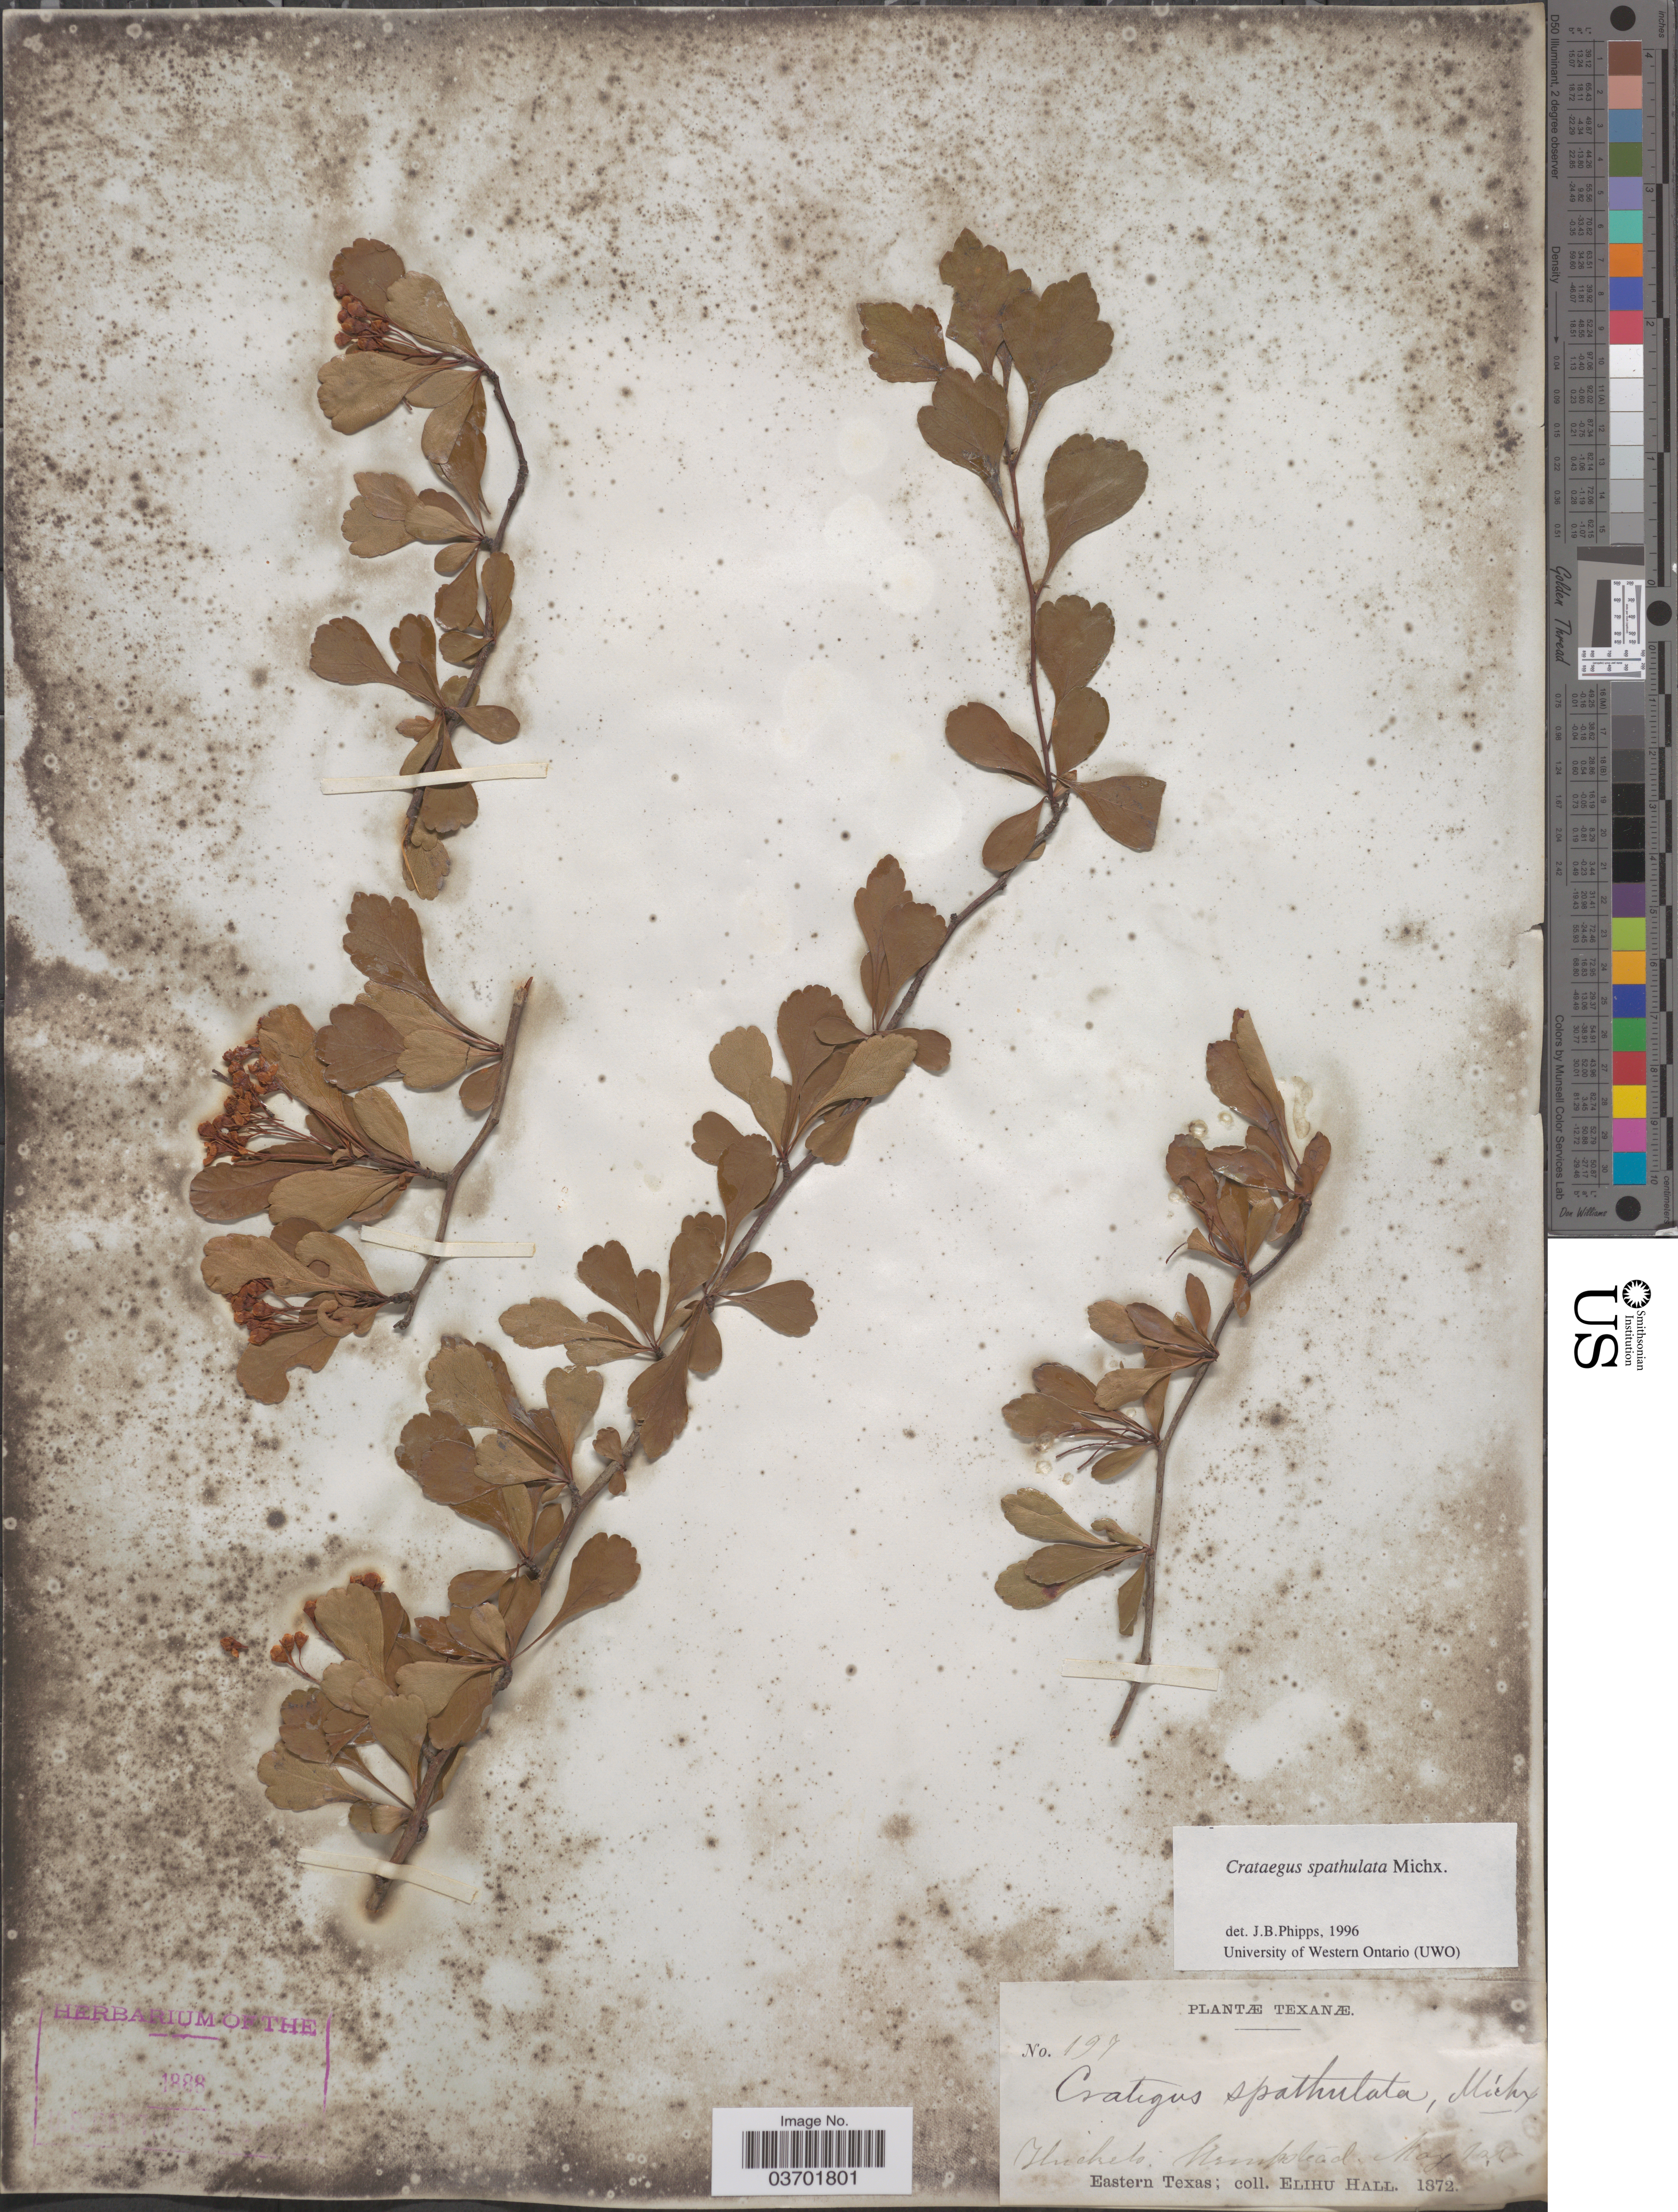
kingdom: Plantae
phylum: Tracheophyta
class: Magnoliopsida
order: Rosales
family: Rosaceae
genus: Crataegus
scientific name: Crataegus spathulata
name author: Michx.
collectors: E. Hall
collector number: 197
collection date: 1872-05-01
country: United States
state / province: Texas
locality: Hempstead. Eastern Texas.